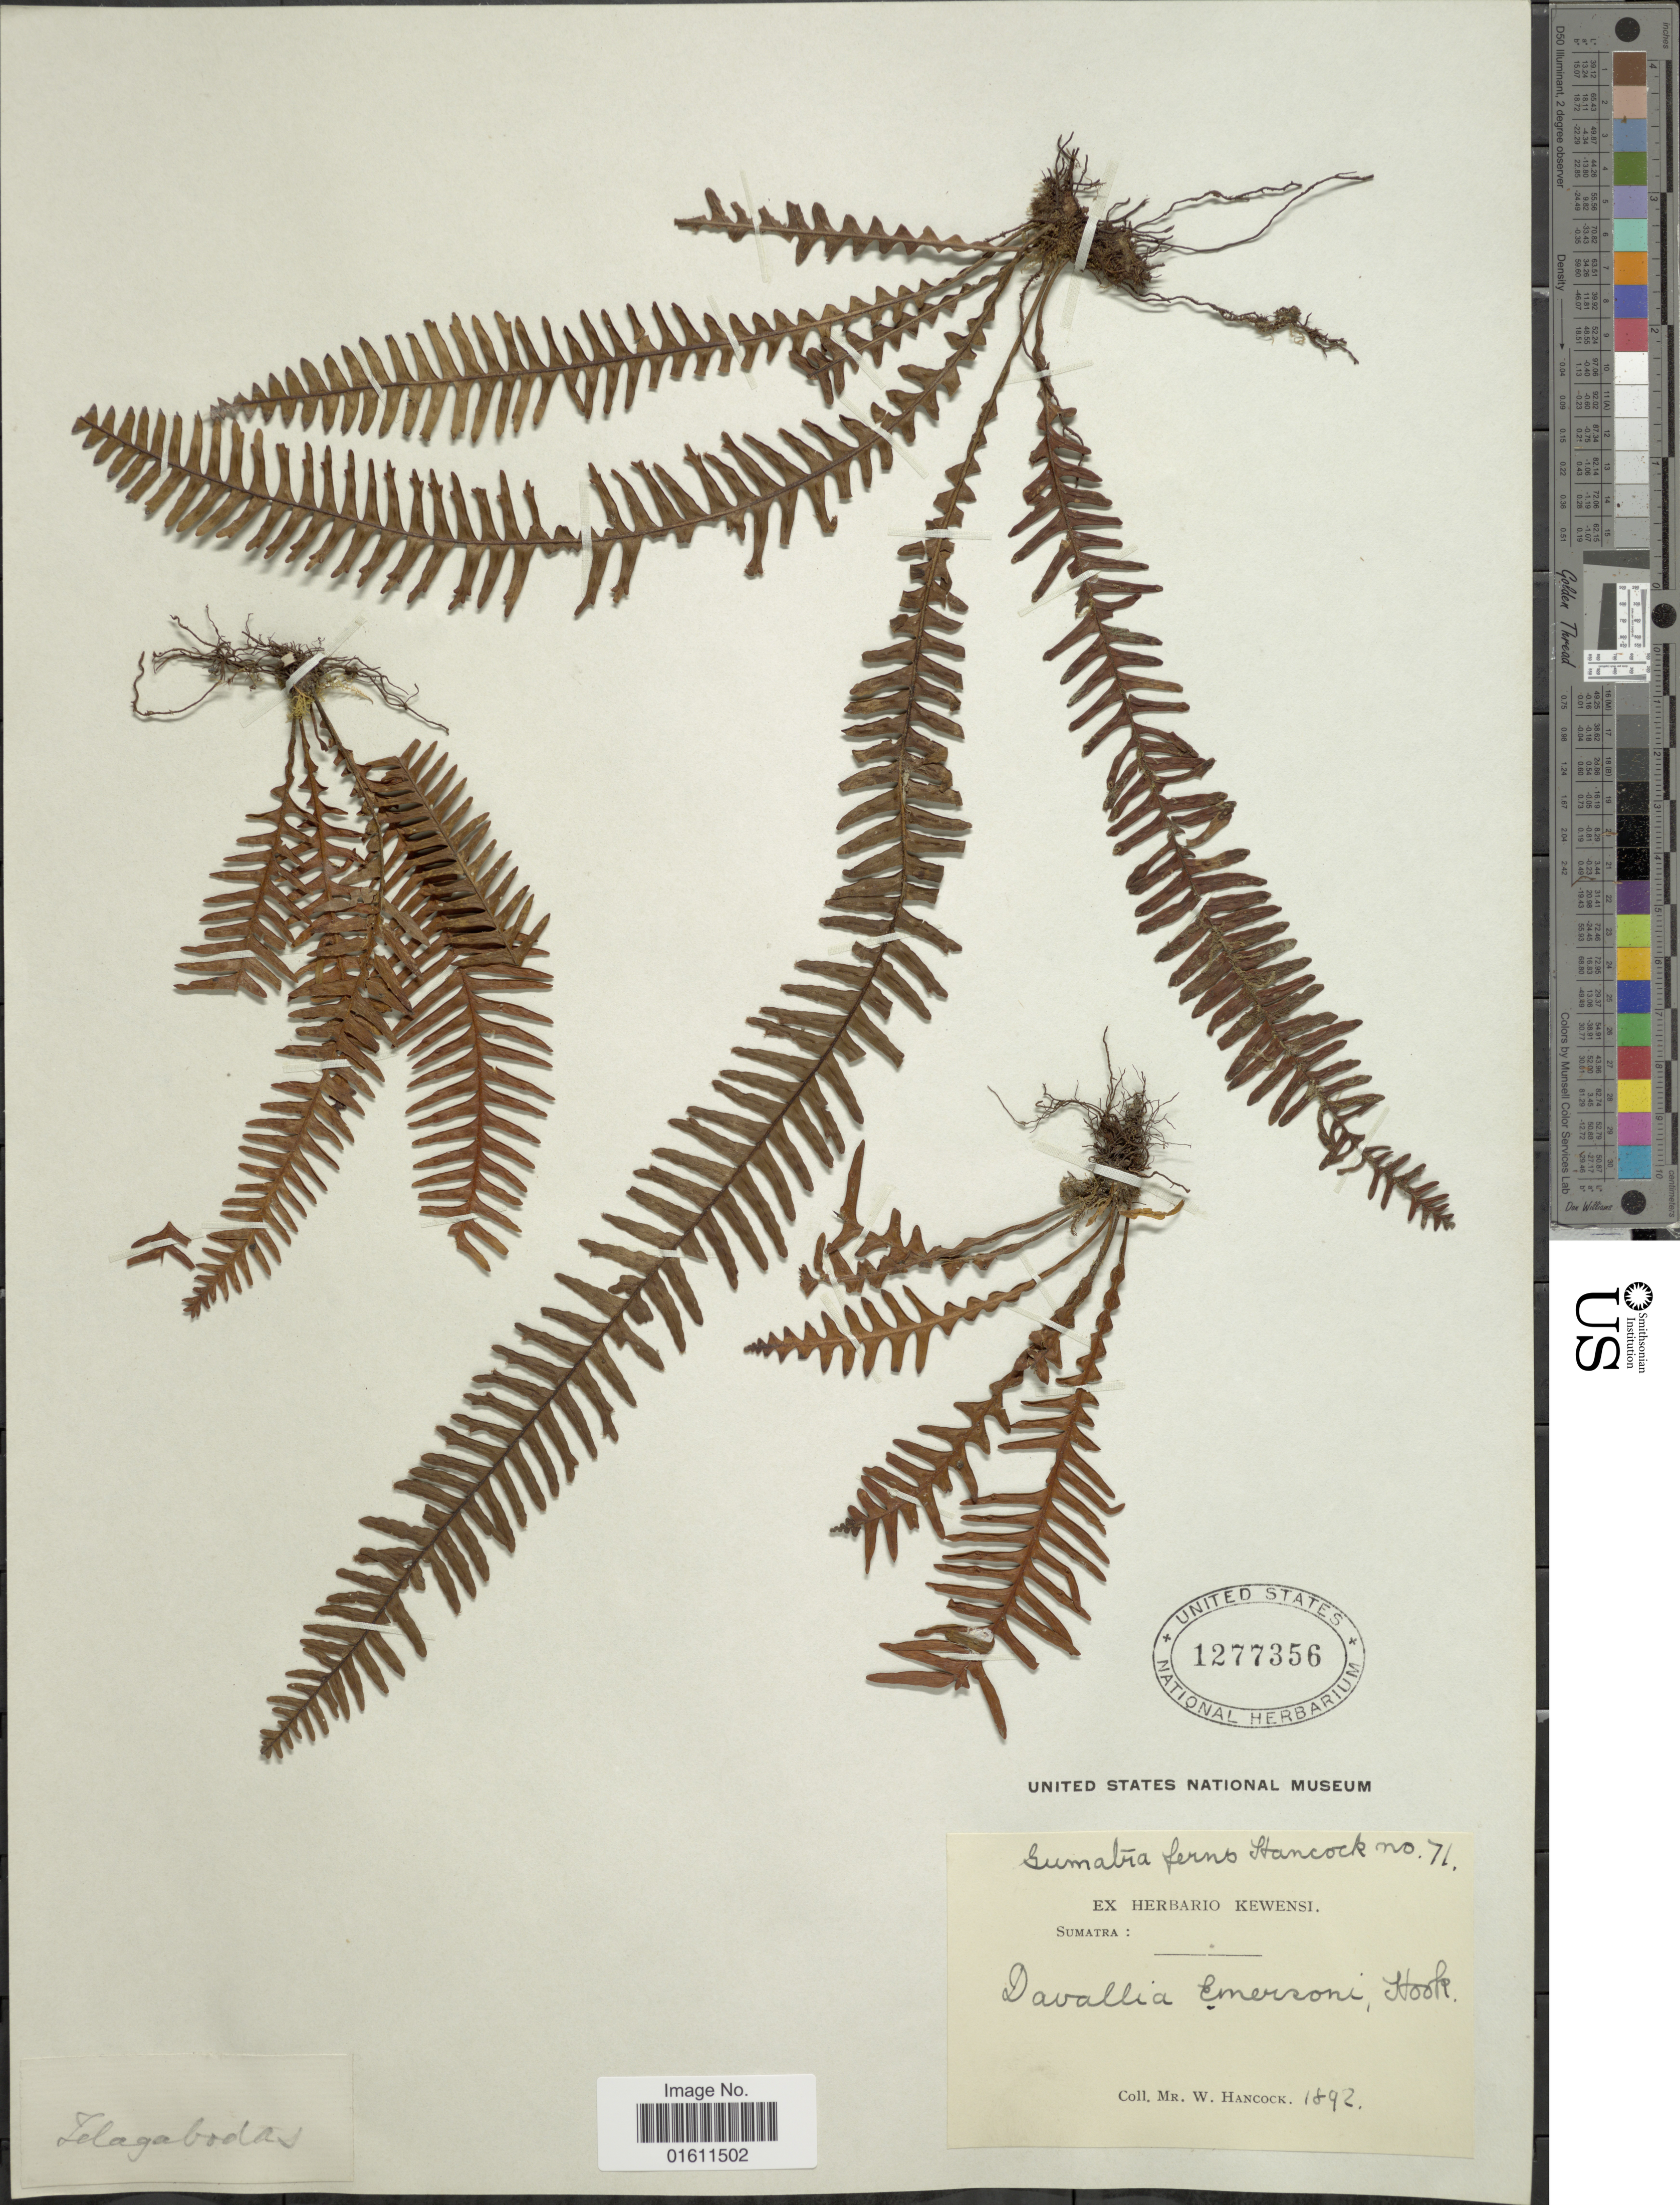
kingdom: Plantae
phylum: Tracheophyta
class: Polypodiopsida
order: Polypodiales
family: Polypodiaceae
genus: Prosaptia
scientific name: Prosaptia alata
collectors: W. Hancock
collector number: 71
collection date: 1892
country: Indonesia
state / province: Sumatra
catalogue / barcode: US 1277356